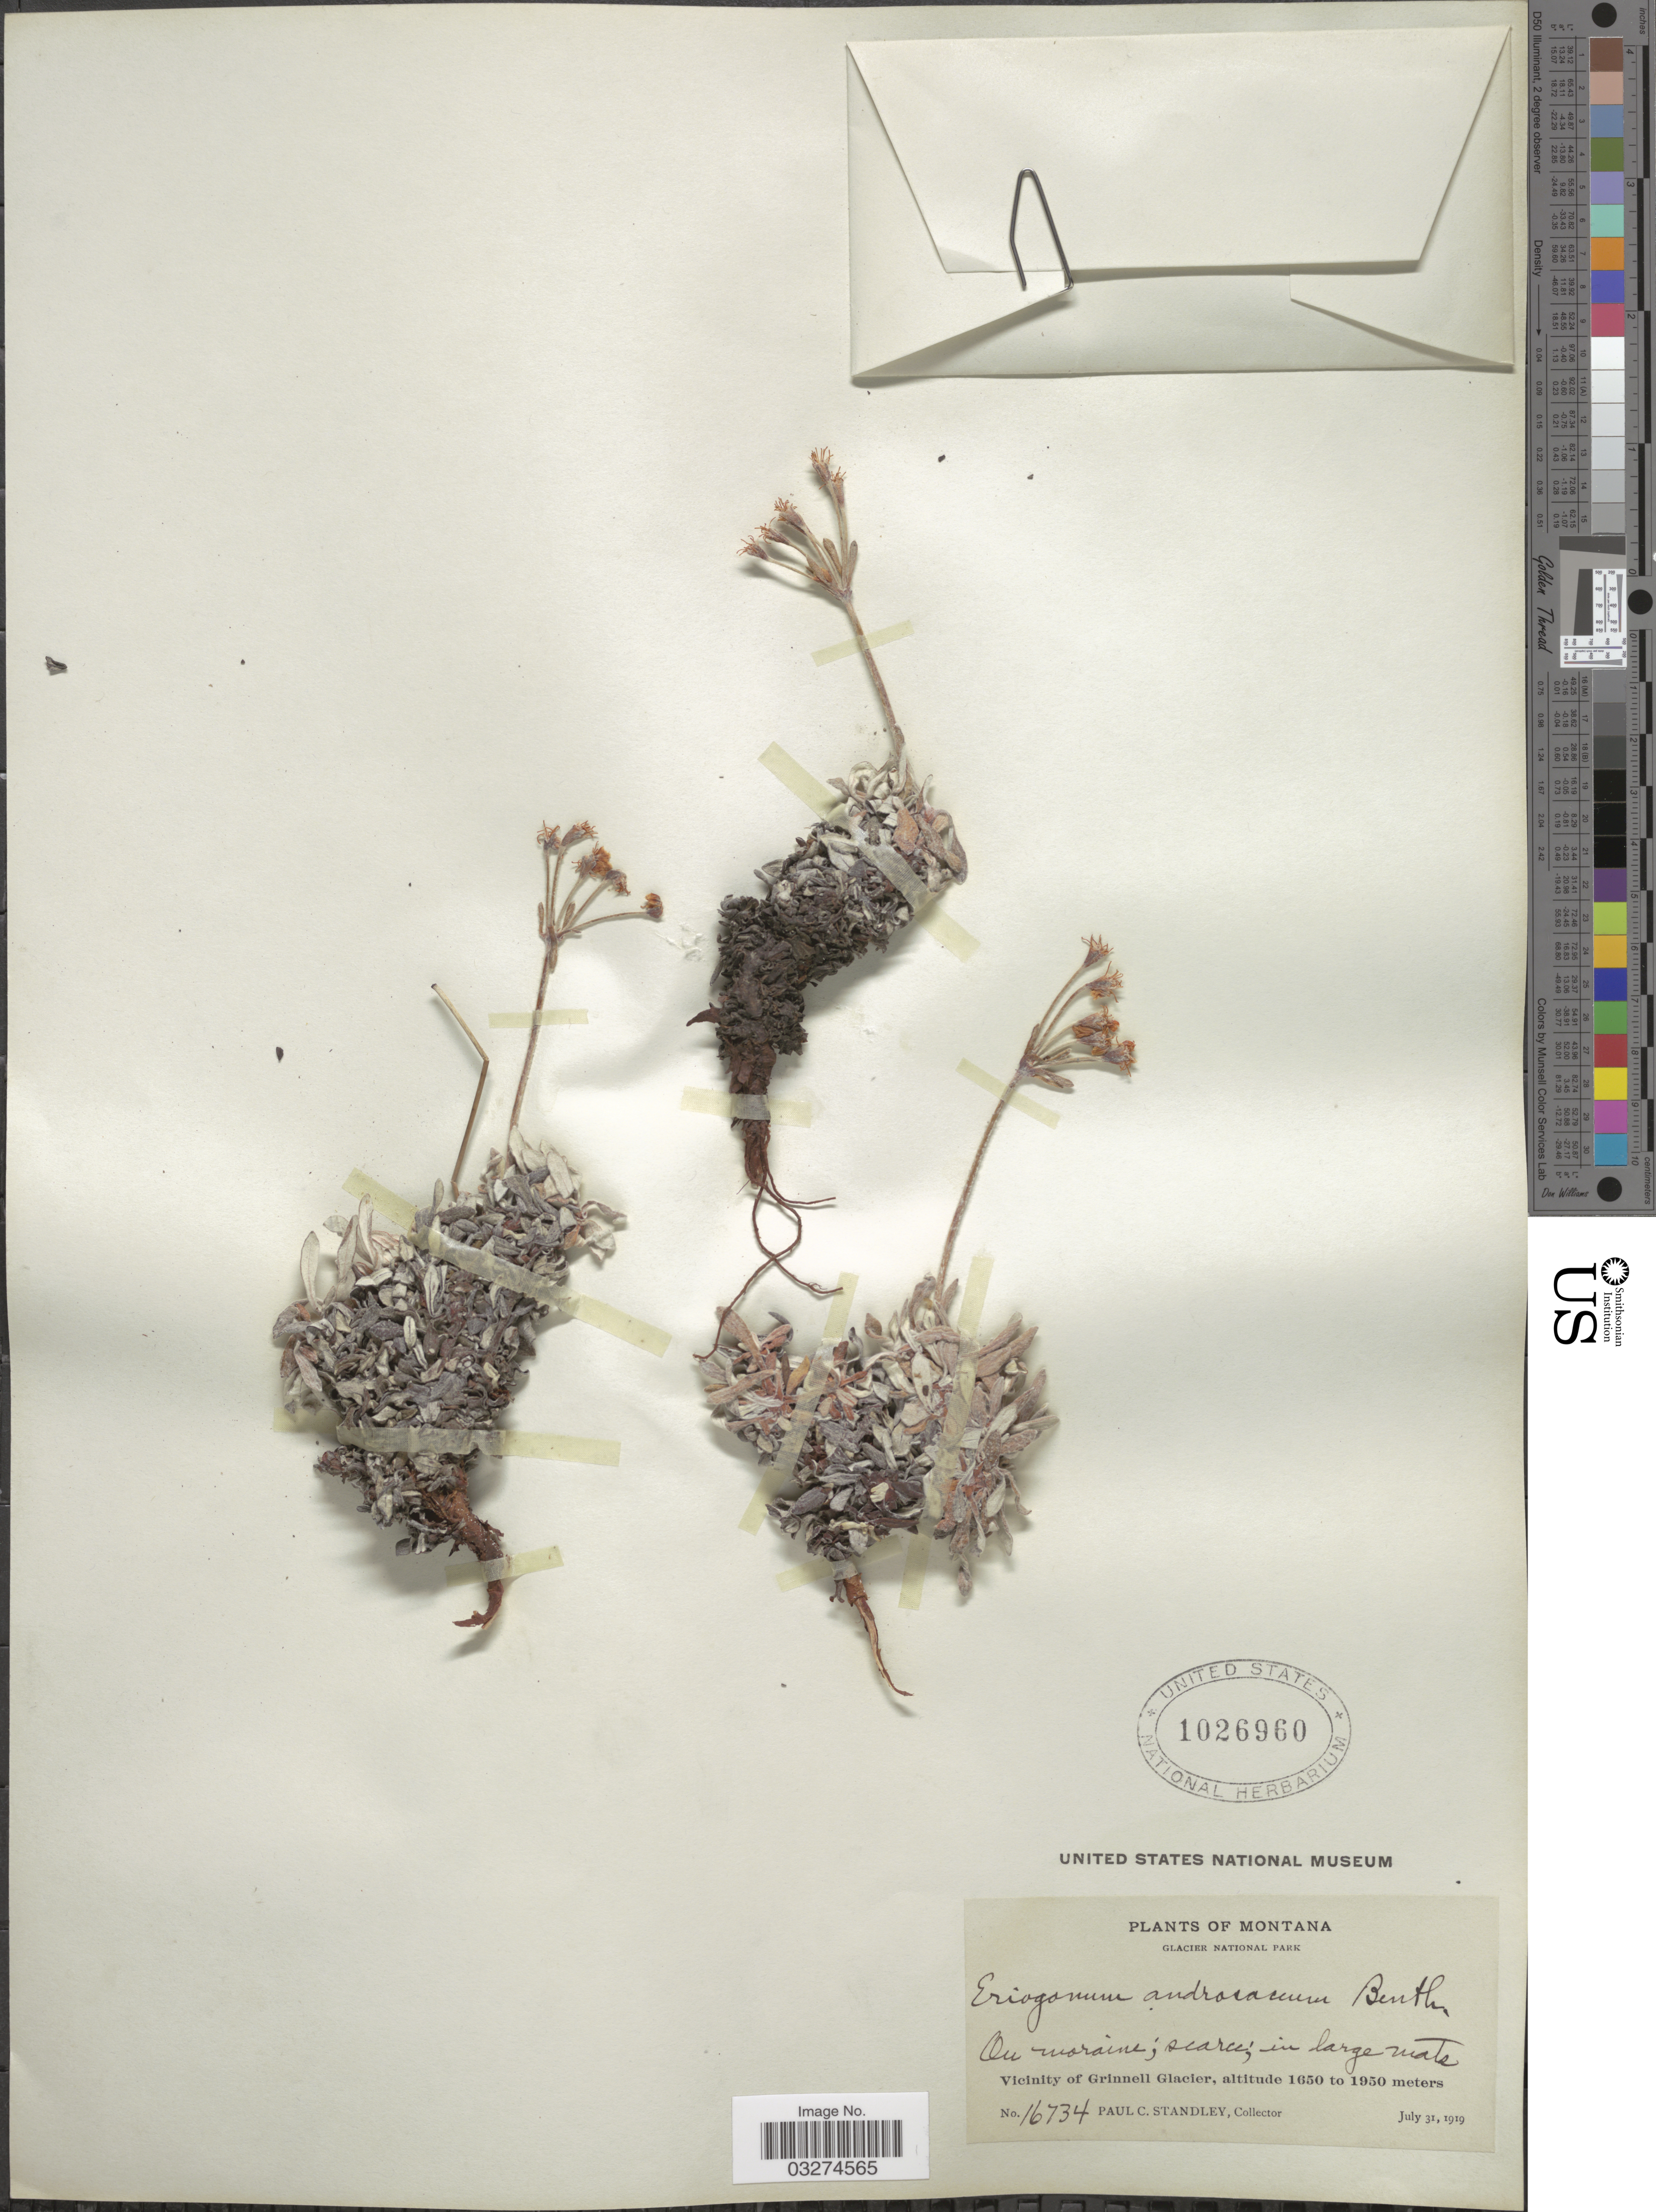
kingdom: Plantae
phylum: Tracheophyta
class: Magnoliopsida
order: Caryophyllales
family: Polygonaceae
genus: Eriogonum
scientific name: Eriogonum androsaceum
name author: Benth.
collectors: P. C. Standley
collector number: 16734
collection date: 1919-07-31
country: United States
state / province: Montana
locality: Glacier National Park. Vicinity of Grinnell Glacier.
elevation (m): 1650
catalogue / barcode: US 1026960